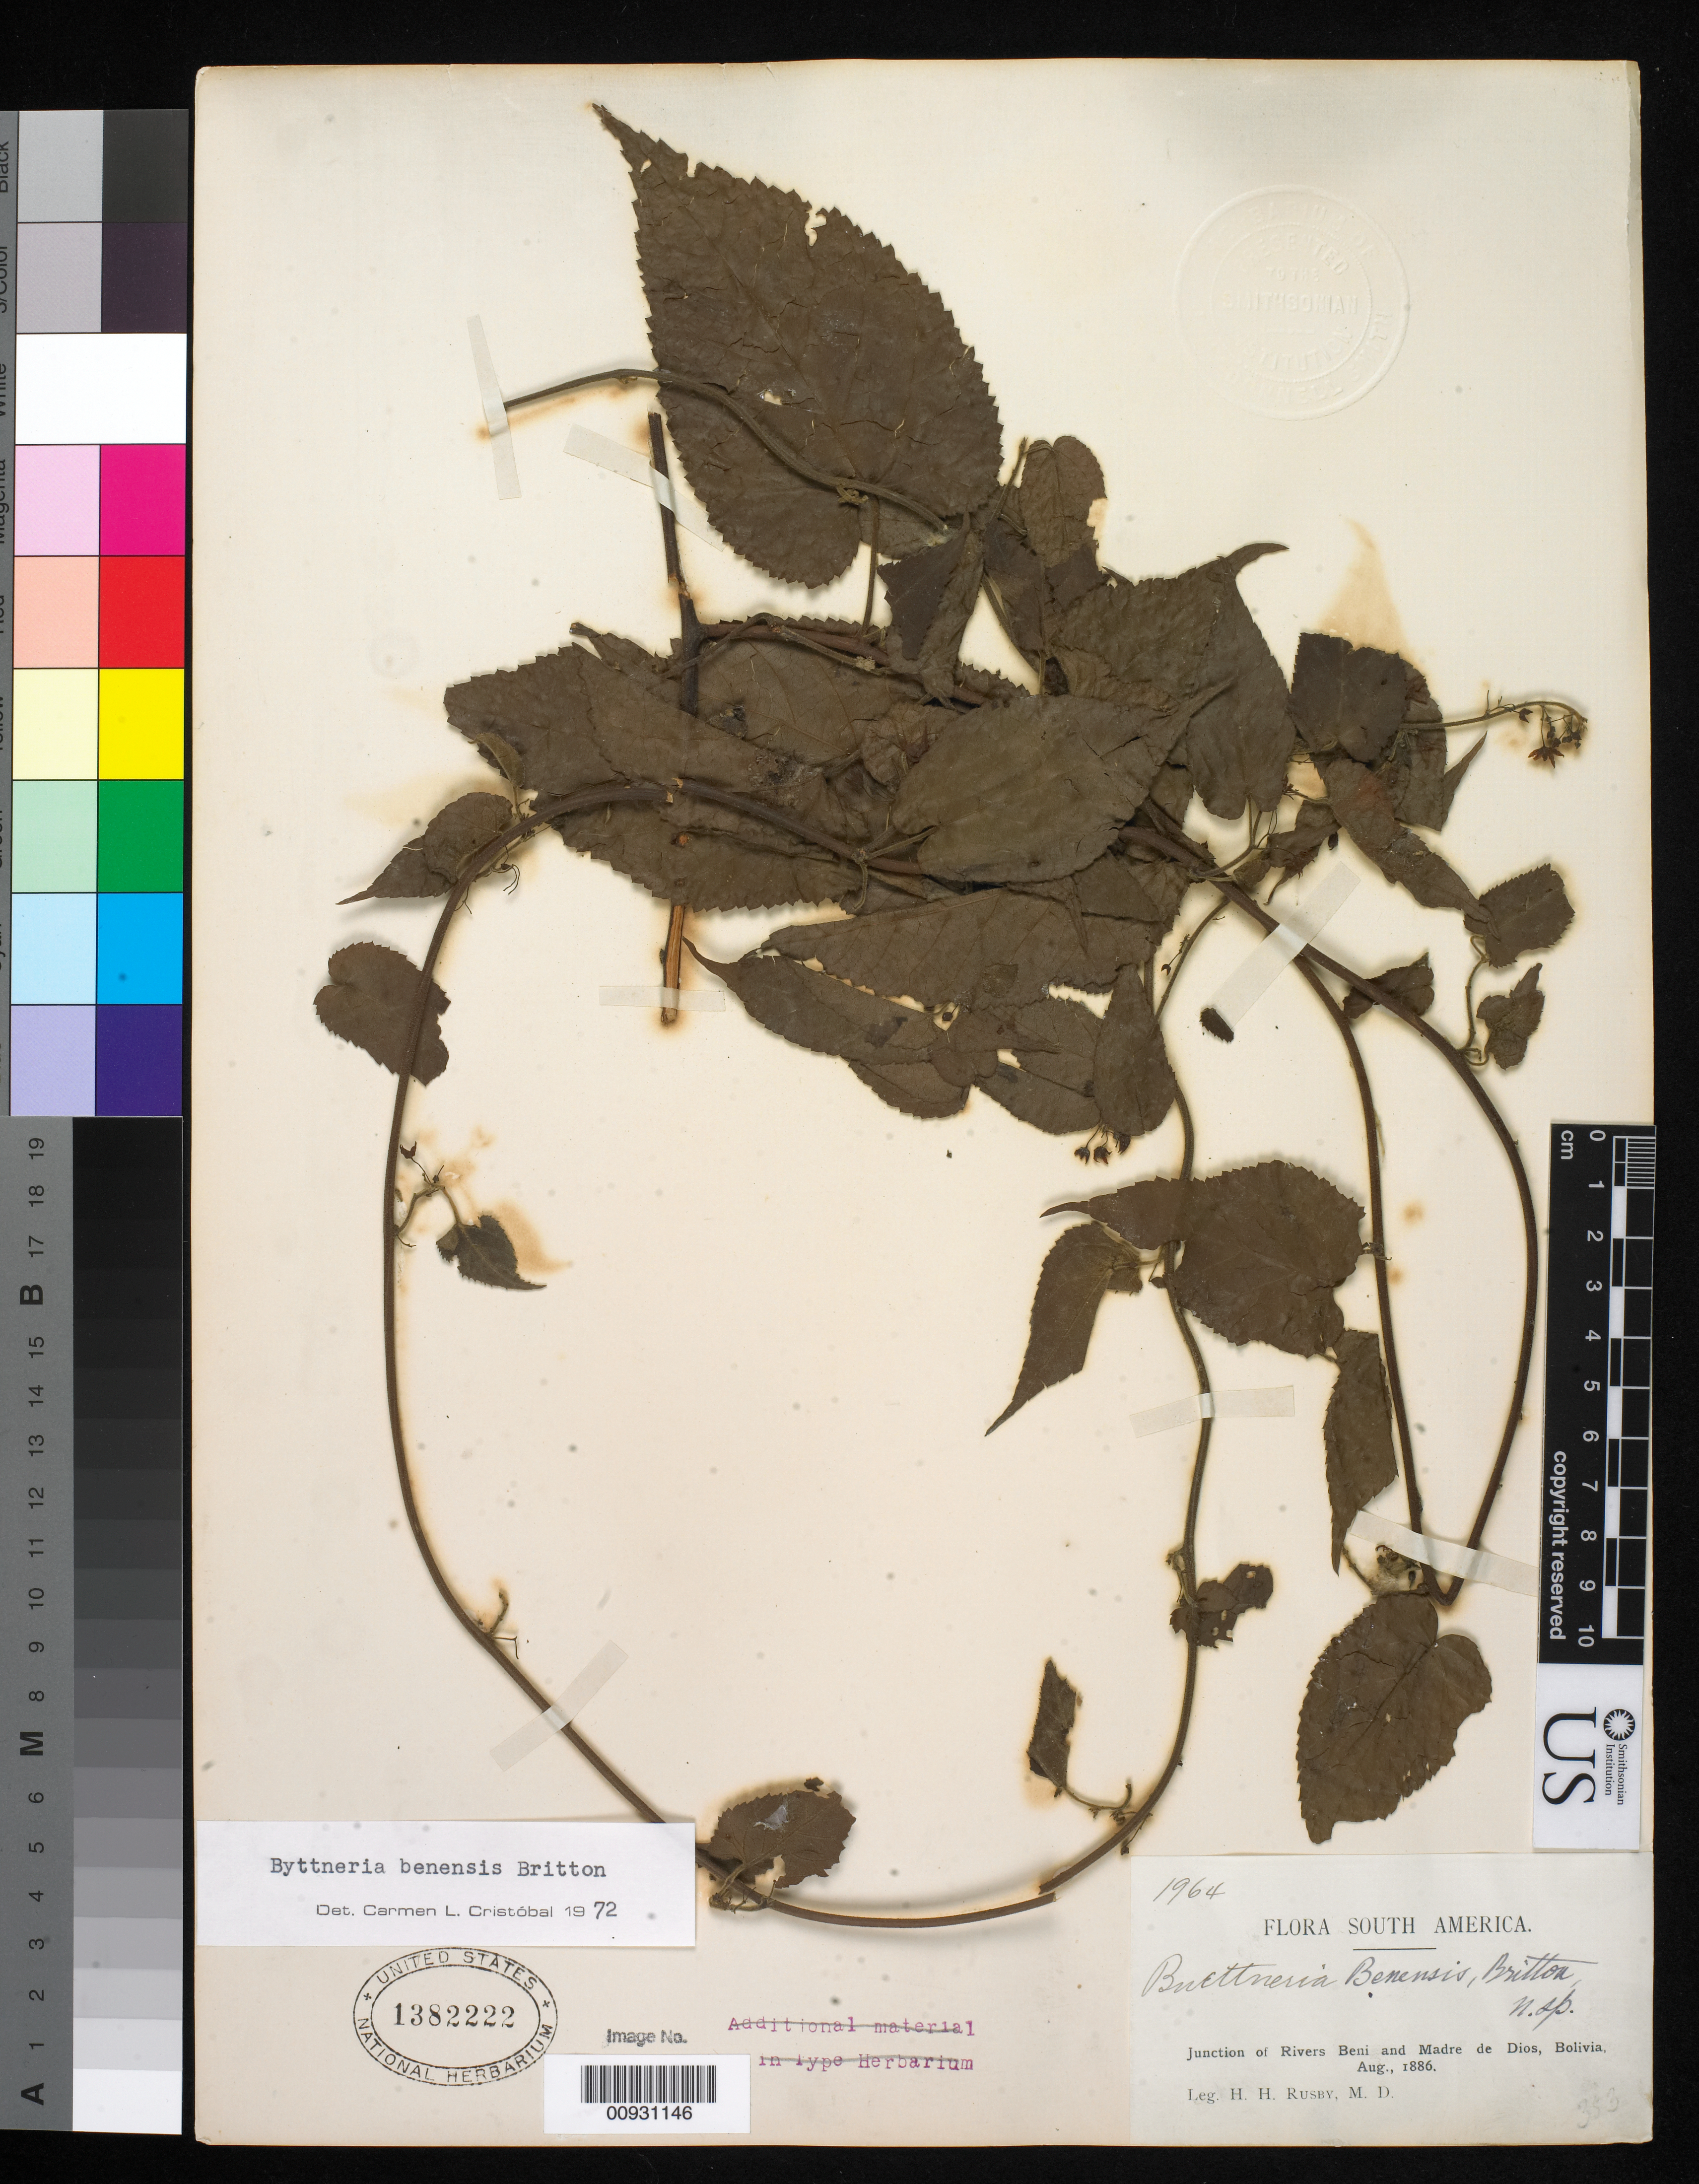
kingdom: Plantae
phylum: Tracheophyta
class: Magnoliopsida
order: Malvales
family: Malvaceae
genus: Byttneria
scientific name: Byttneria benensis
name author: Britton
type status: Isotype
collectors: H. H. Rusby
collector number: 1964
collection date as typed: Aug., 1886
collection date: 1886-08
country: Bolivia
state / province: Beni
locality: Junction of Rivers Beni and Madre de Dios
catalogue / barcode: US 1382222